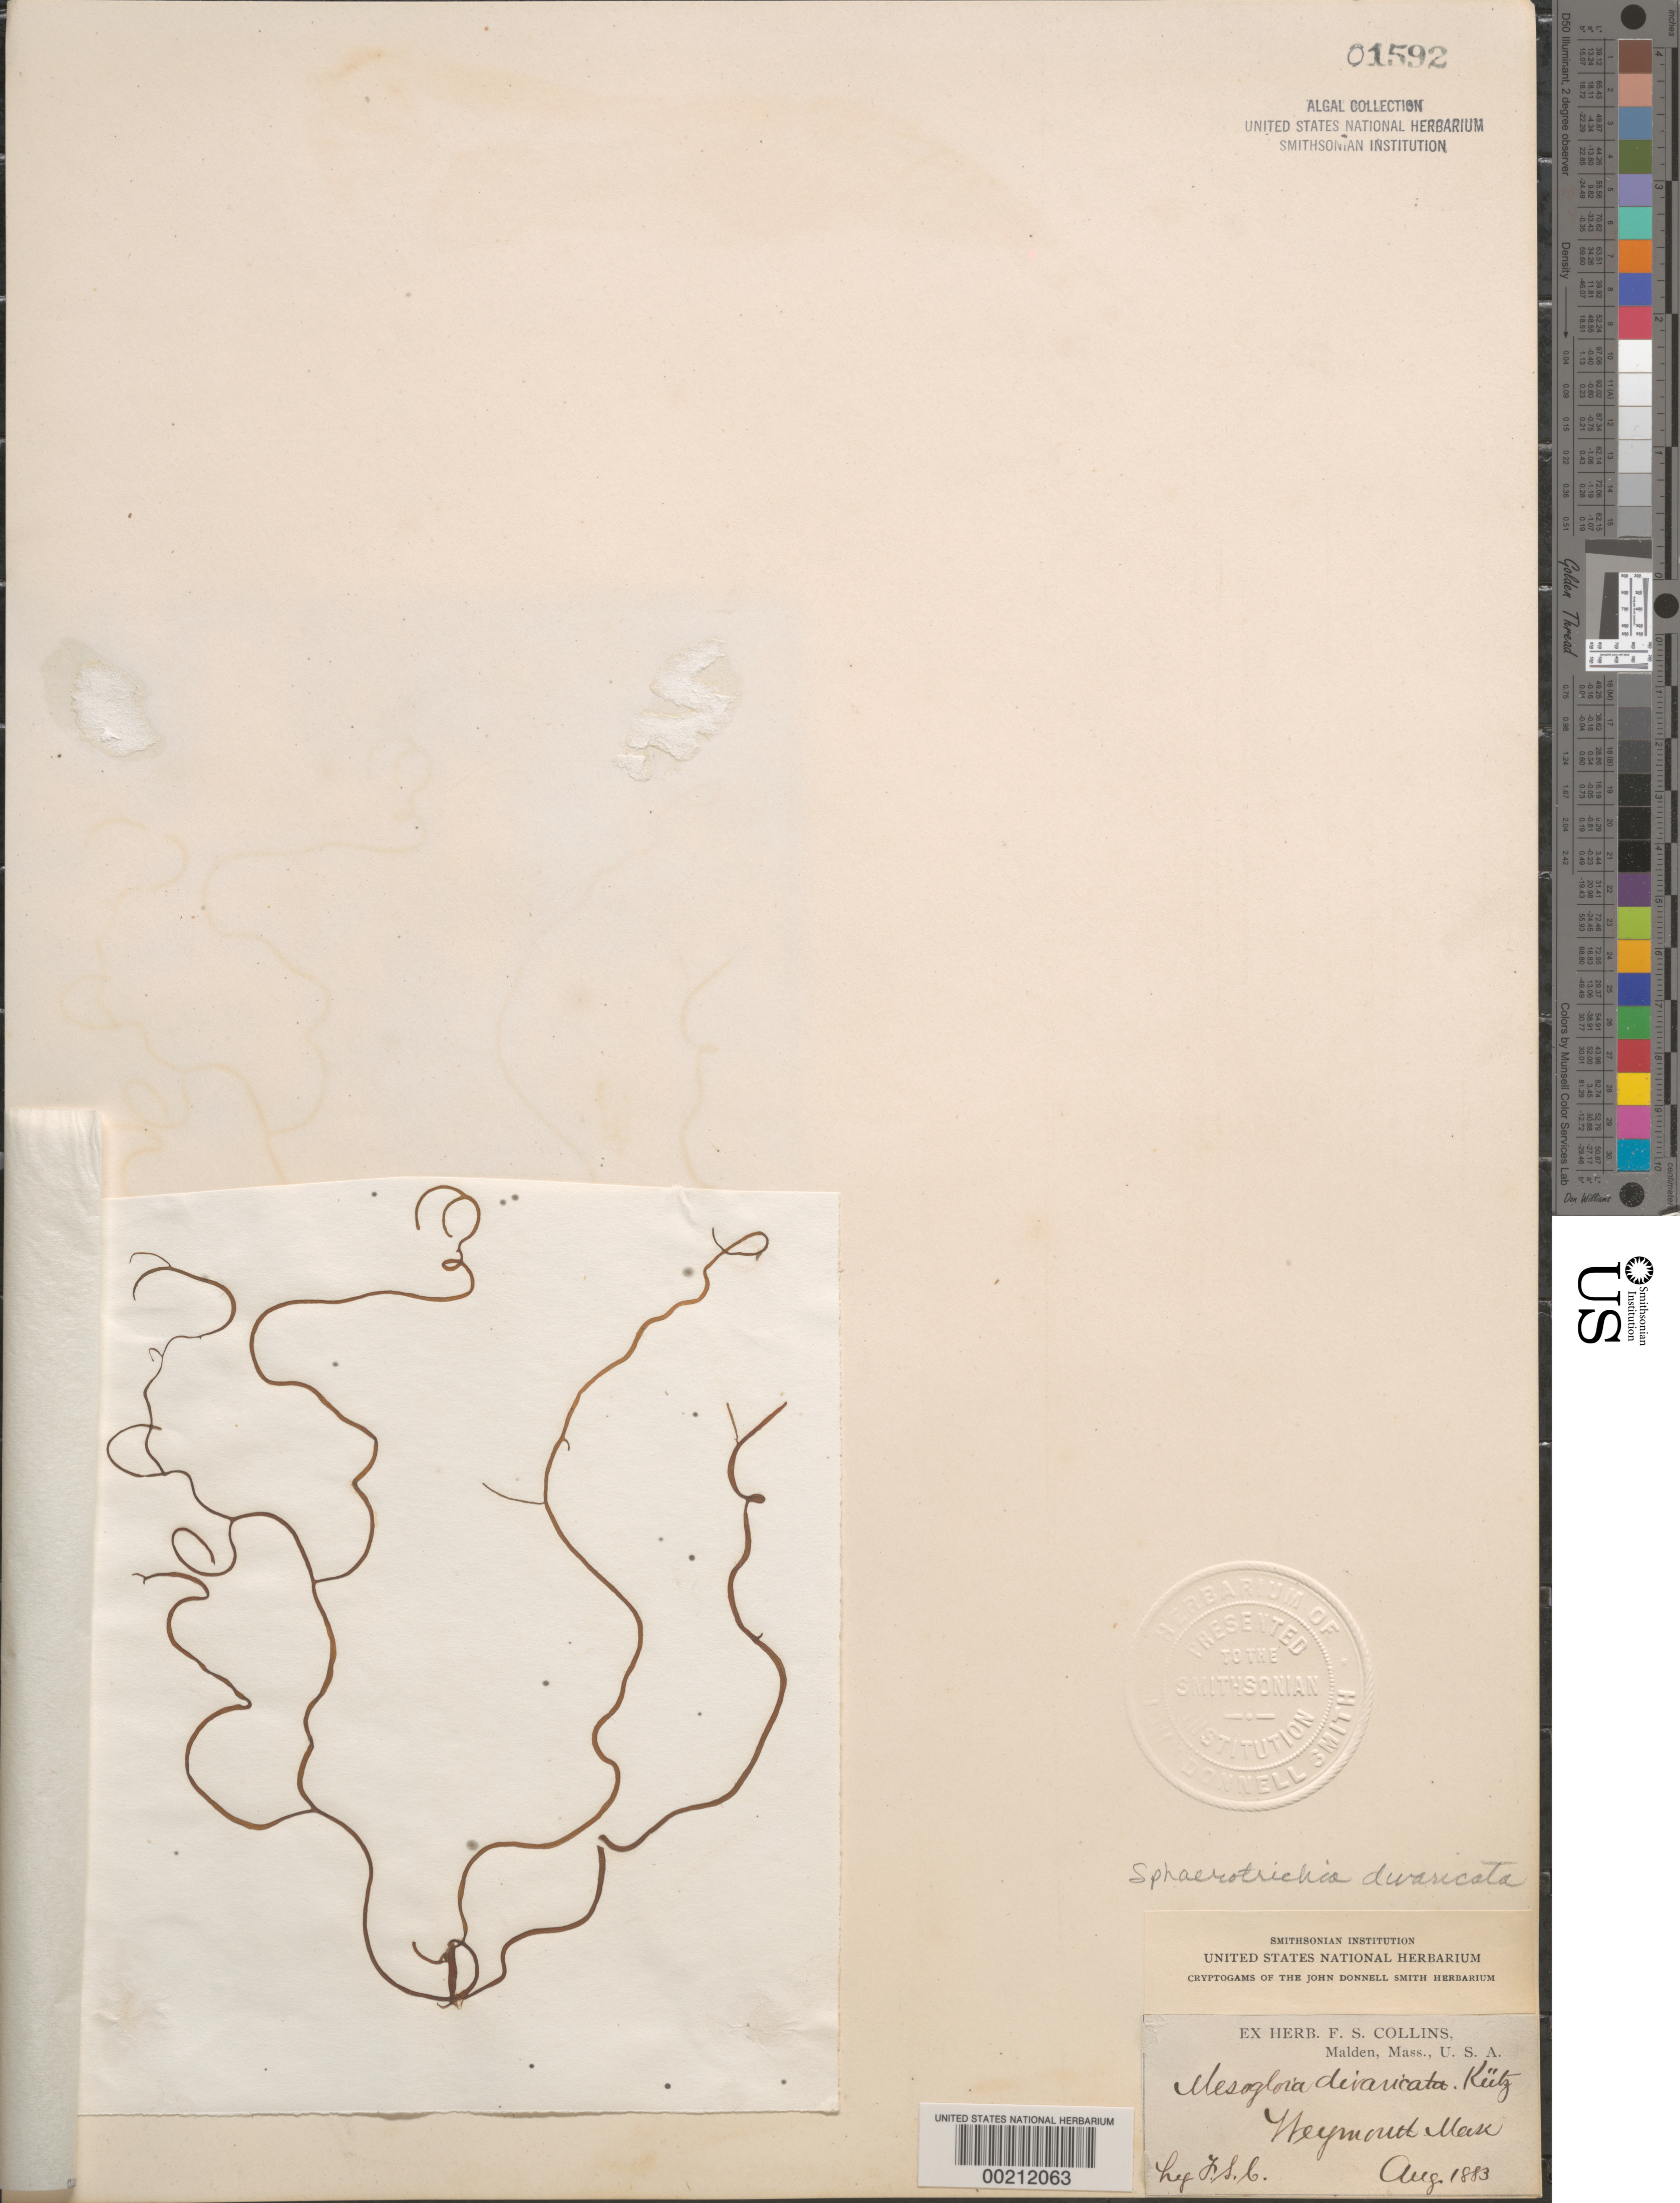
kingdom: Chromista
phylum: Ochrophyta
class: Phaeophyceae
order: Ectocarpales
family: Chordariaceae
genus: Sphaerotrichia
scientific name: Sphaerotrichia divaricata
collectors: F. Collins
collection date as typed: Aug 1883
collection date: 1883-08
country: United States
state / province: Massachusetts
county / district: Norfolk County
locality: Weymouth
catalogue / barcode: US 1592